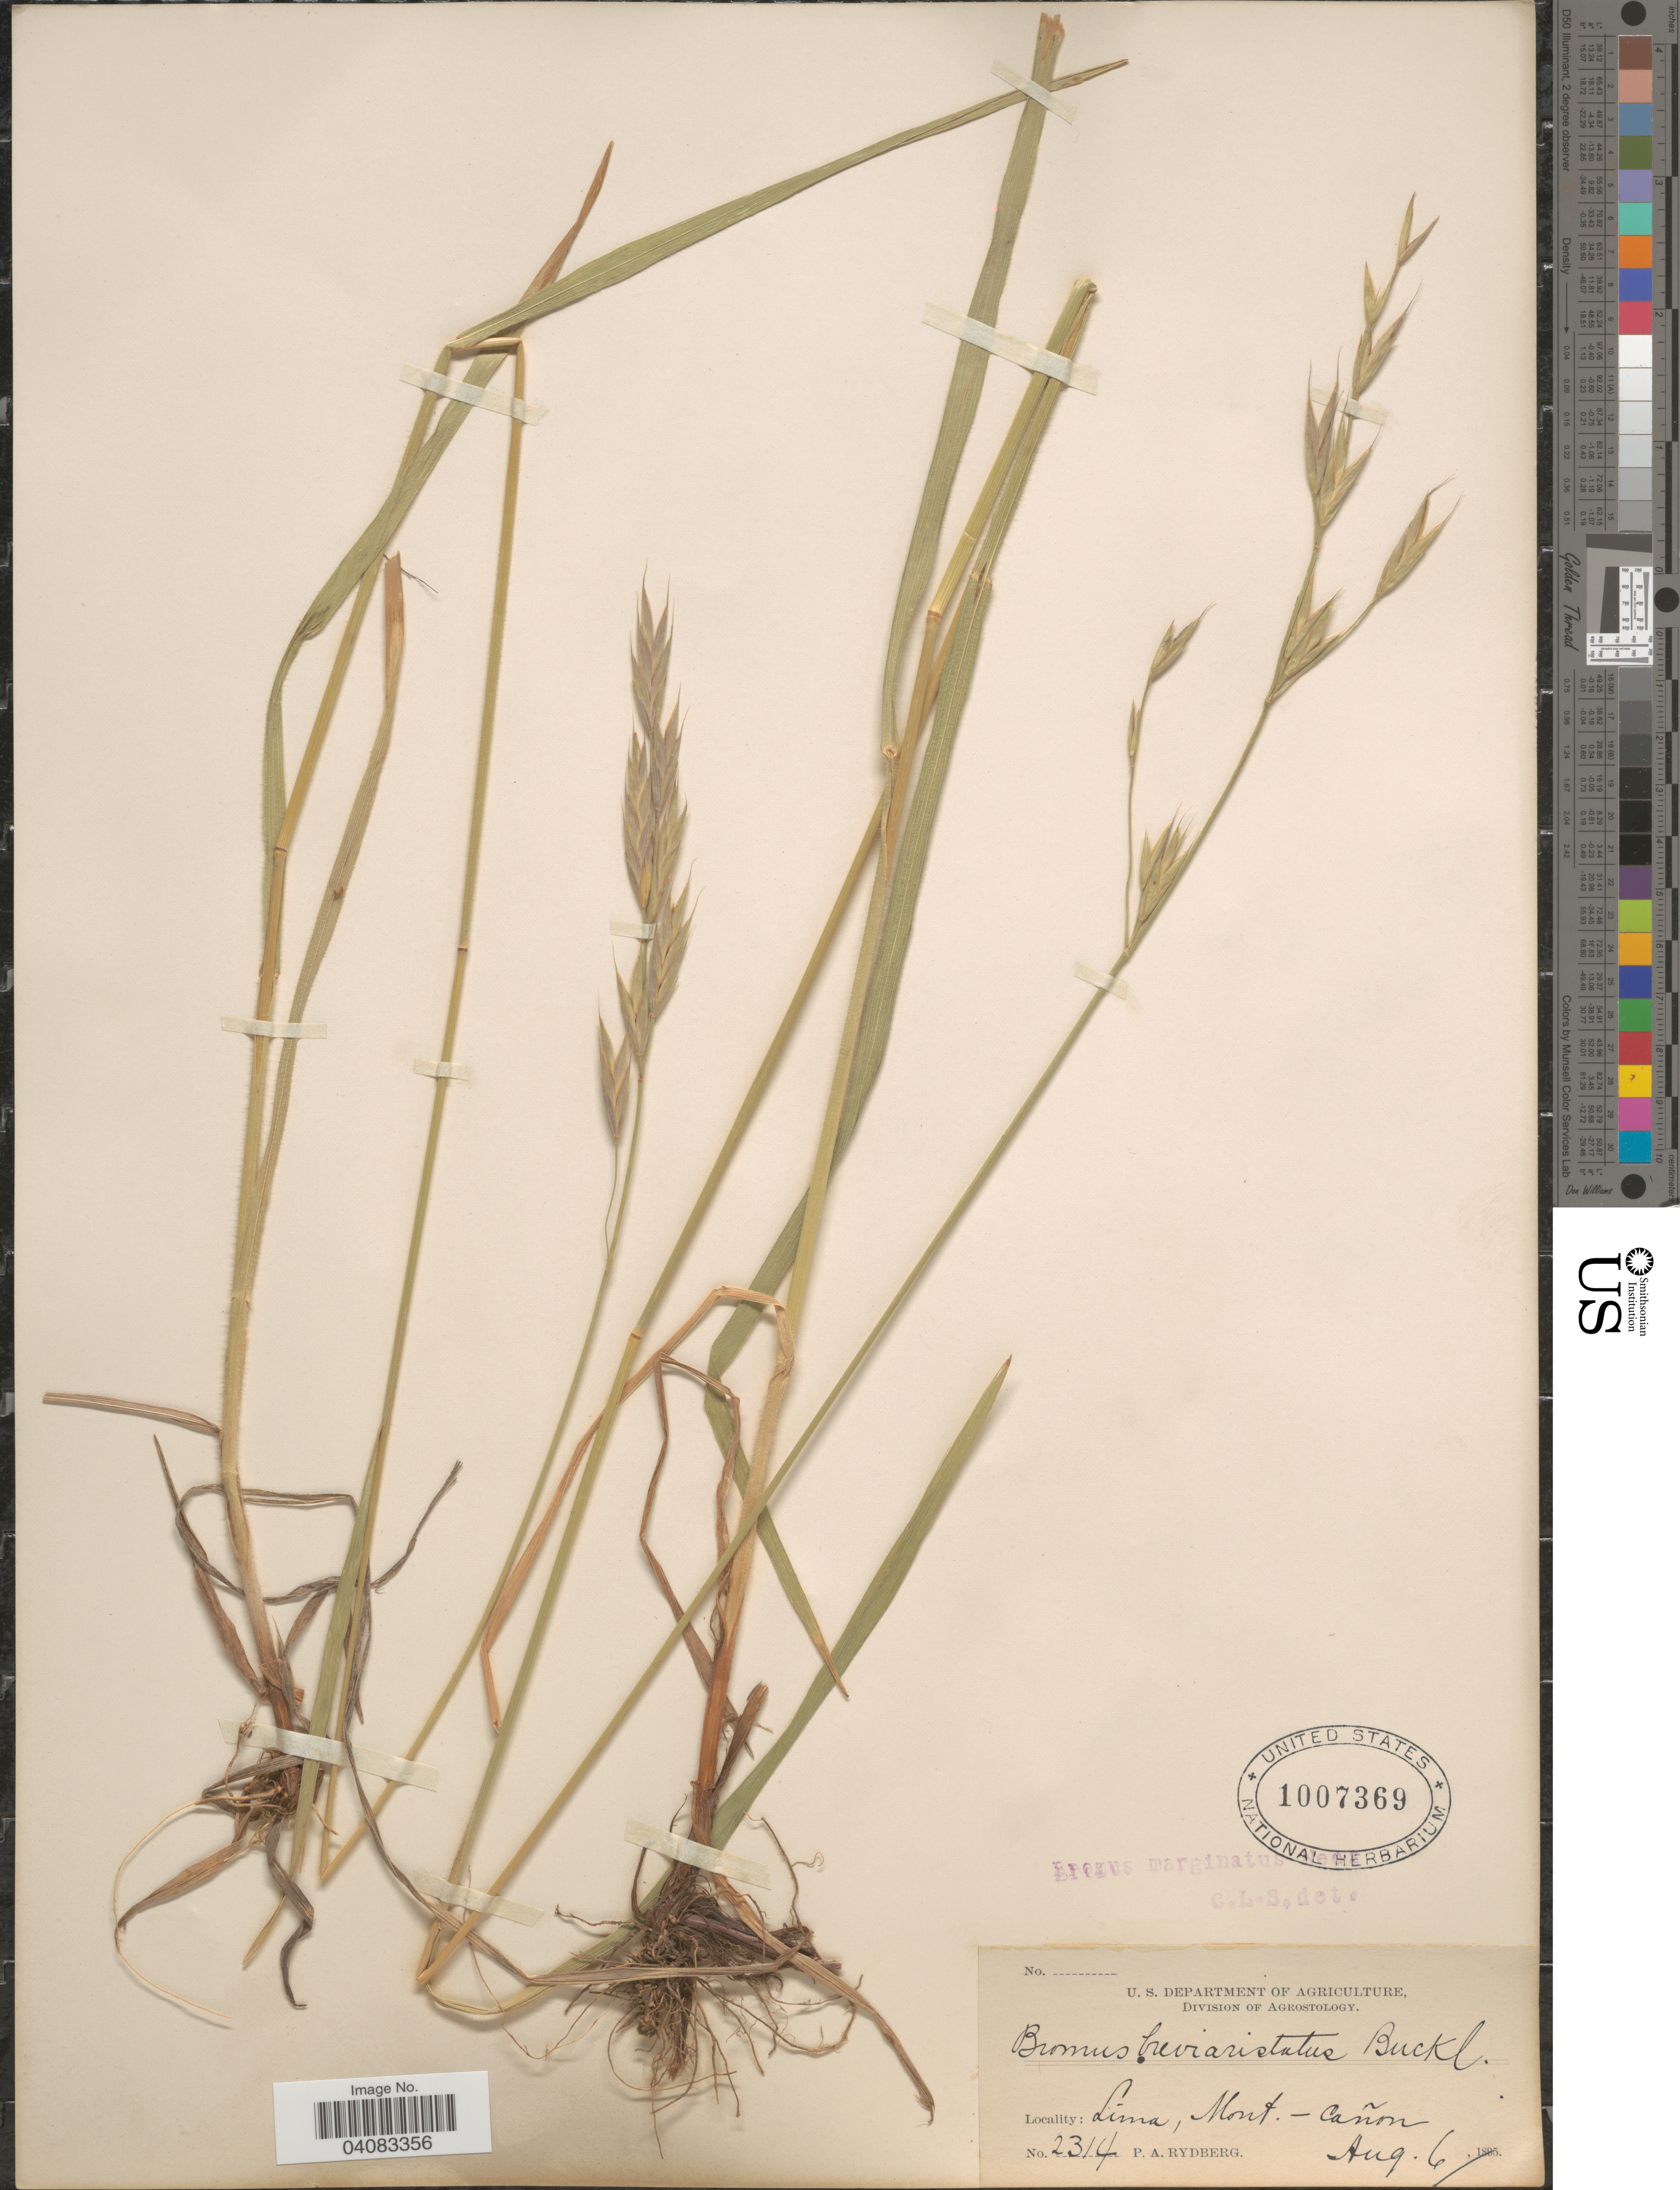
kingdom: Plantae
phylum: Tracheophyta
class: Liliopsida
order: Poales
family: Poaceae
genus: Bromus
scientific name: Bromus marginatus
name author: Nees ex Steud.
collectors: P. A. Rydberg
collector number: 2314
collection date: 1895-08-06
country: United States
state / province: Montana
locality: Lima, cañon.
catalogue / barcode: US 1007369